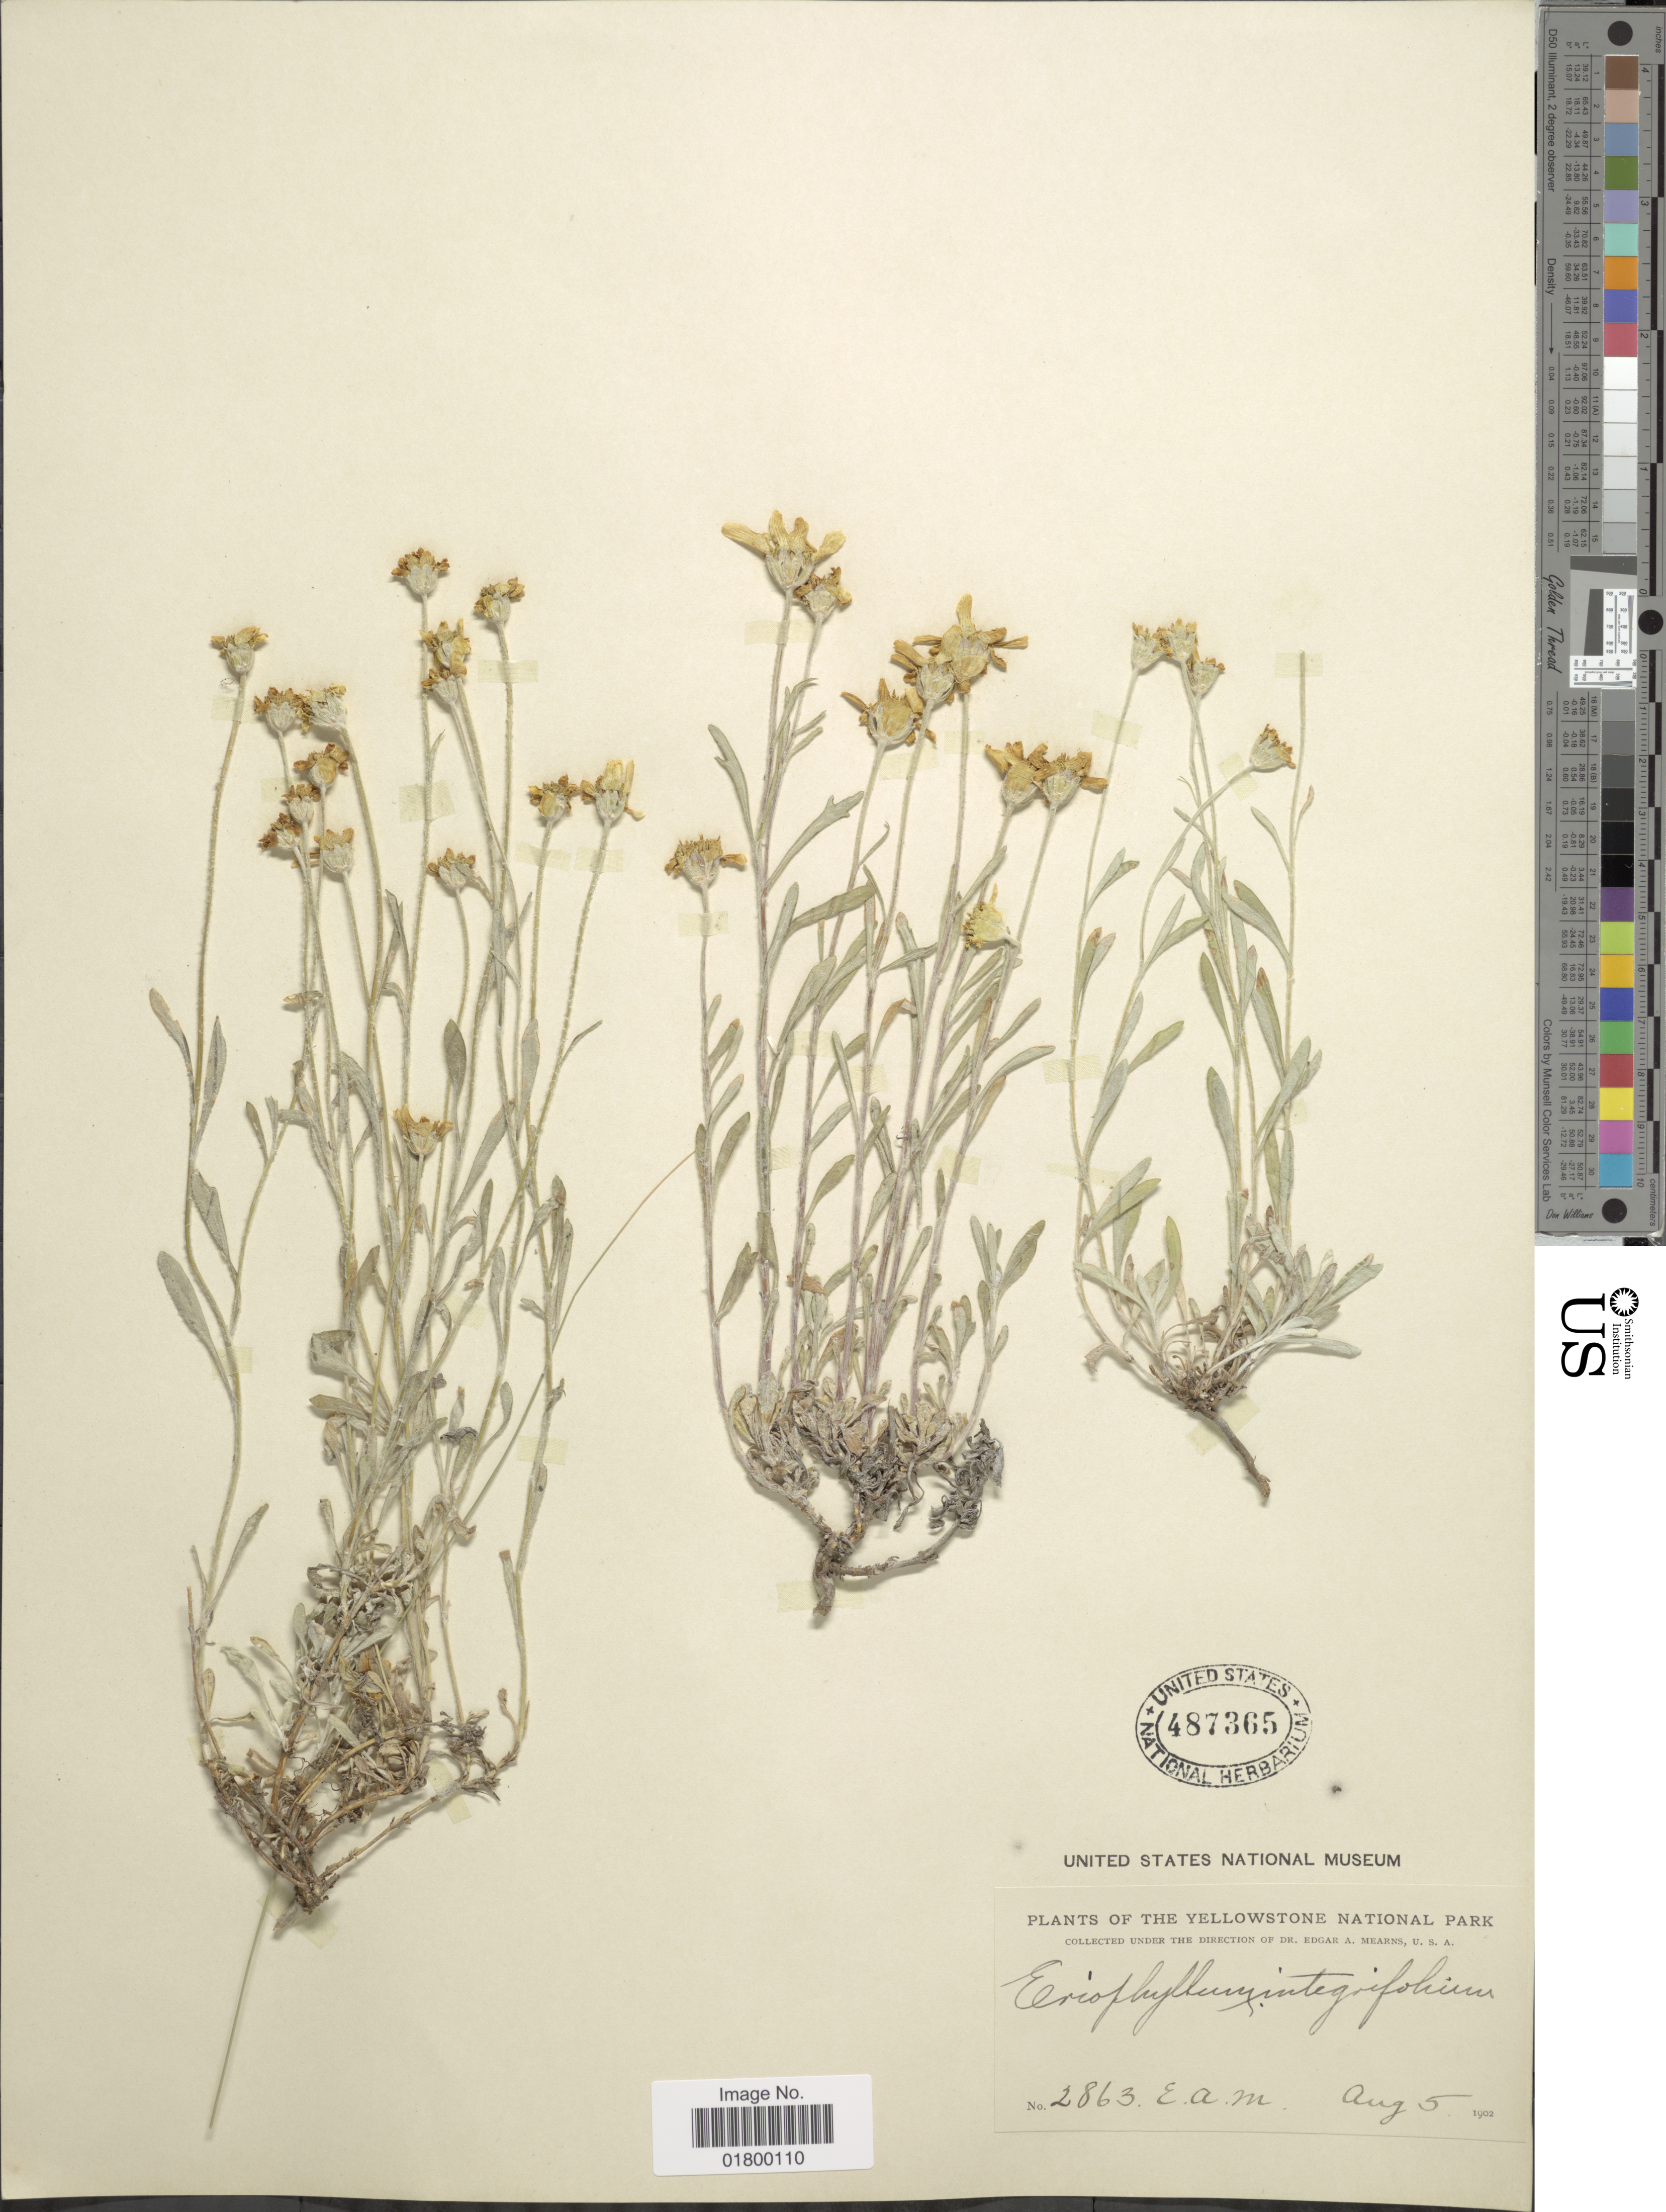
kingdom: Plantae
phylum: Tracheophyta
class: Magnoliopsida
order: Asterales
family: Asteraceae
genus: Eriophyllum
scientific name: Eriophyllum integrifolium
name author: (Hook.) Greene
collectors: E. A. Mearns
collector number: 2863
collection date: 1902-08-05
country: United States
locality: The Yellowston National Park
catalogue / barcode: US 487365